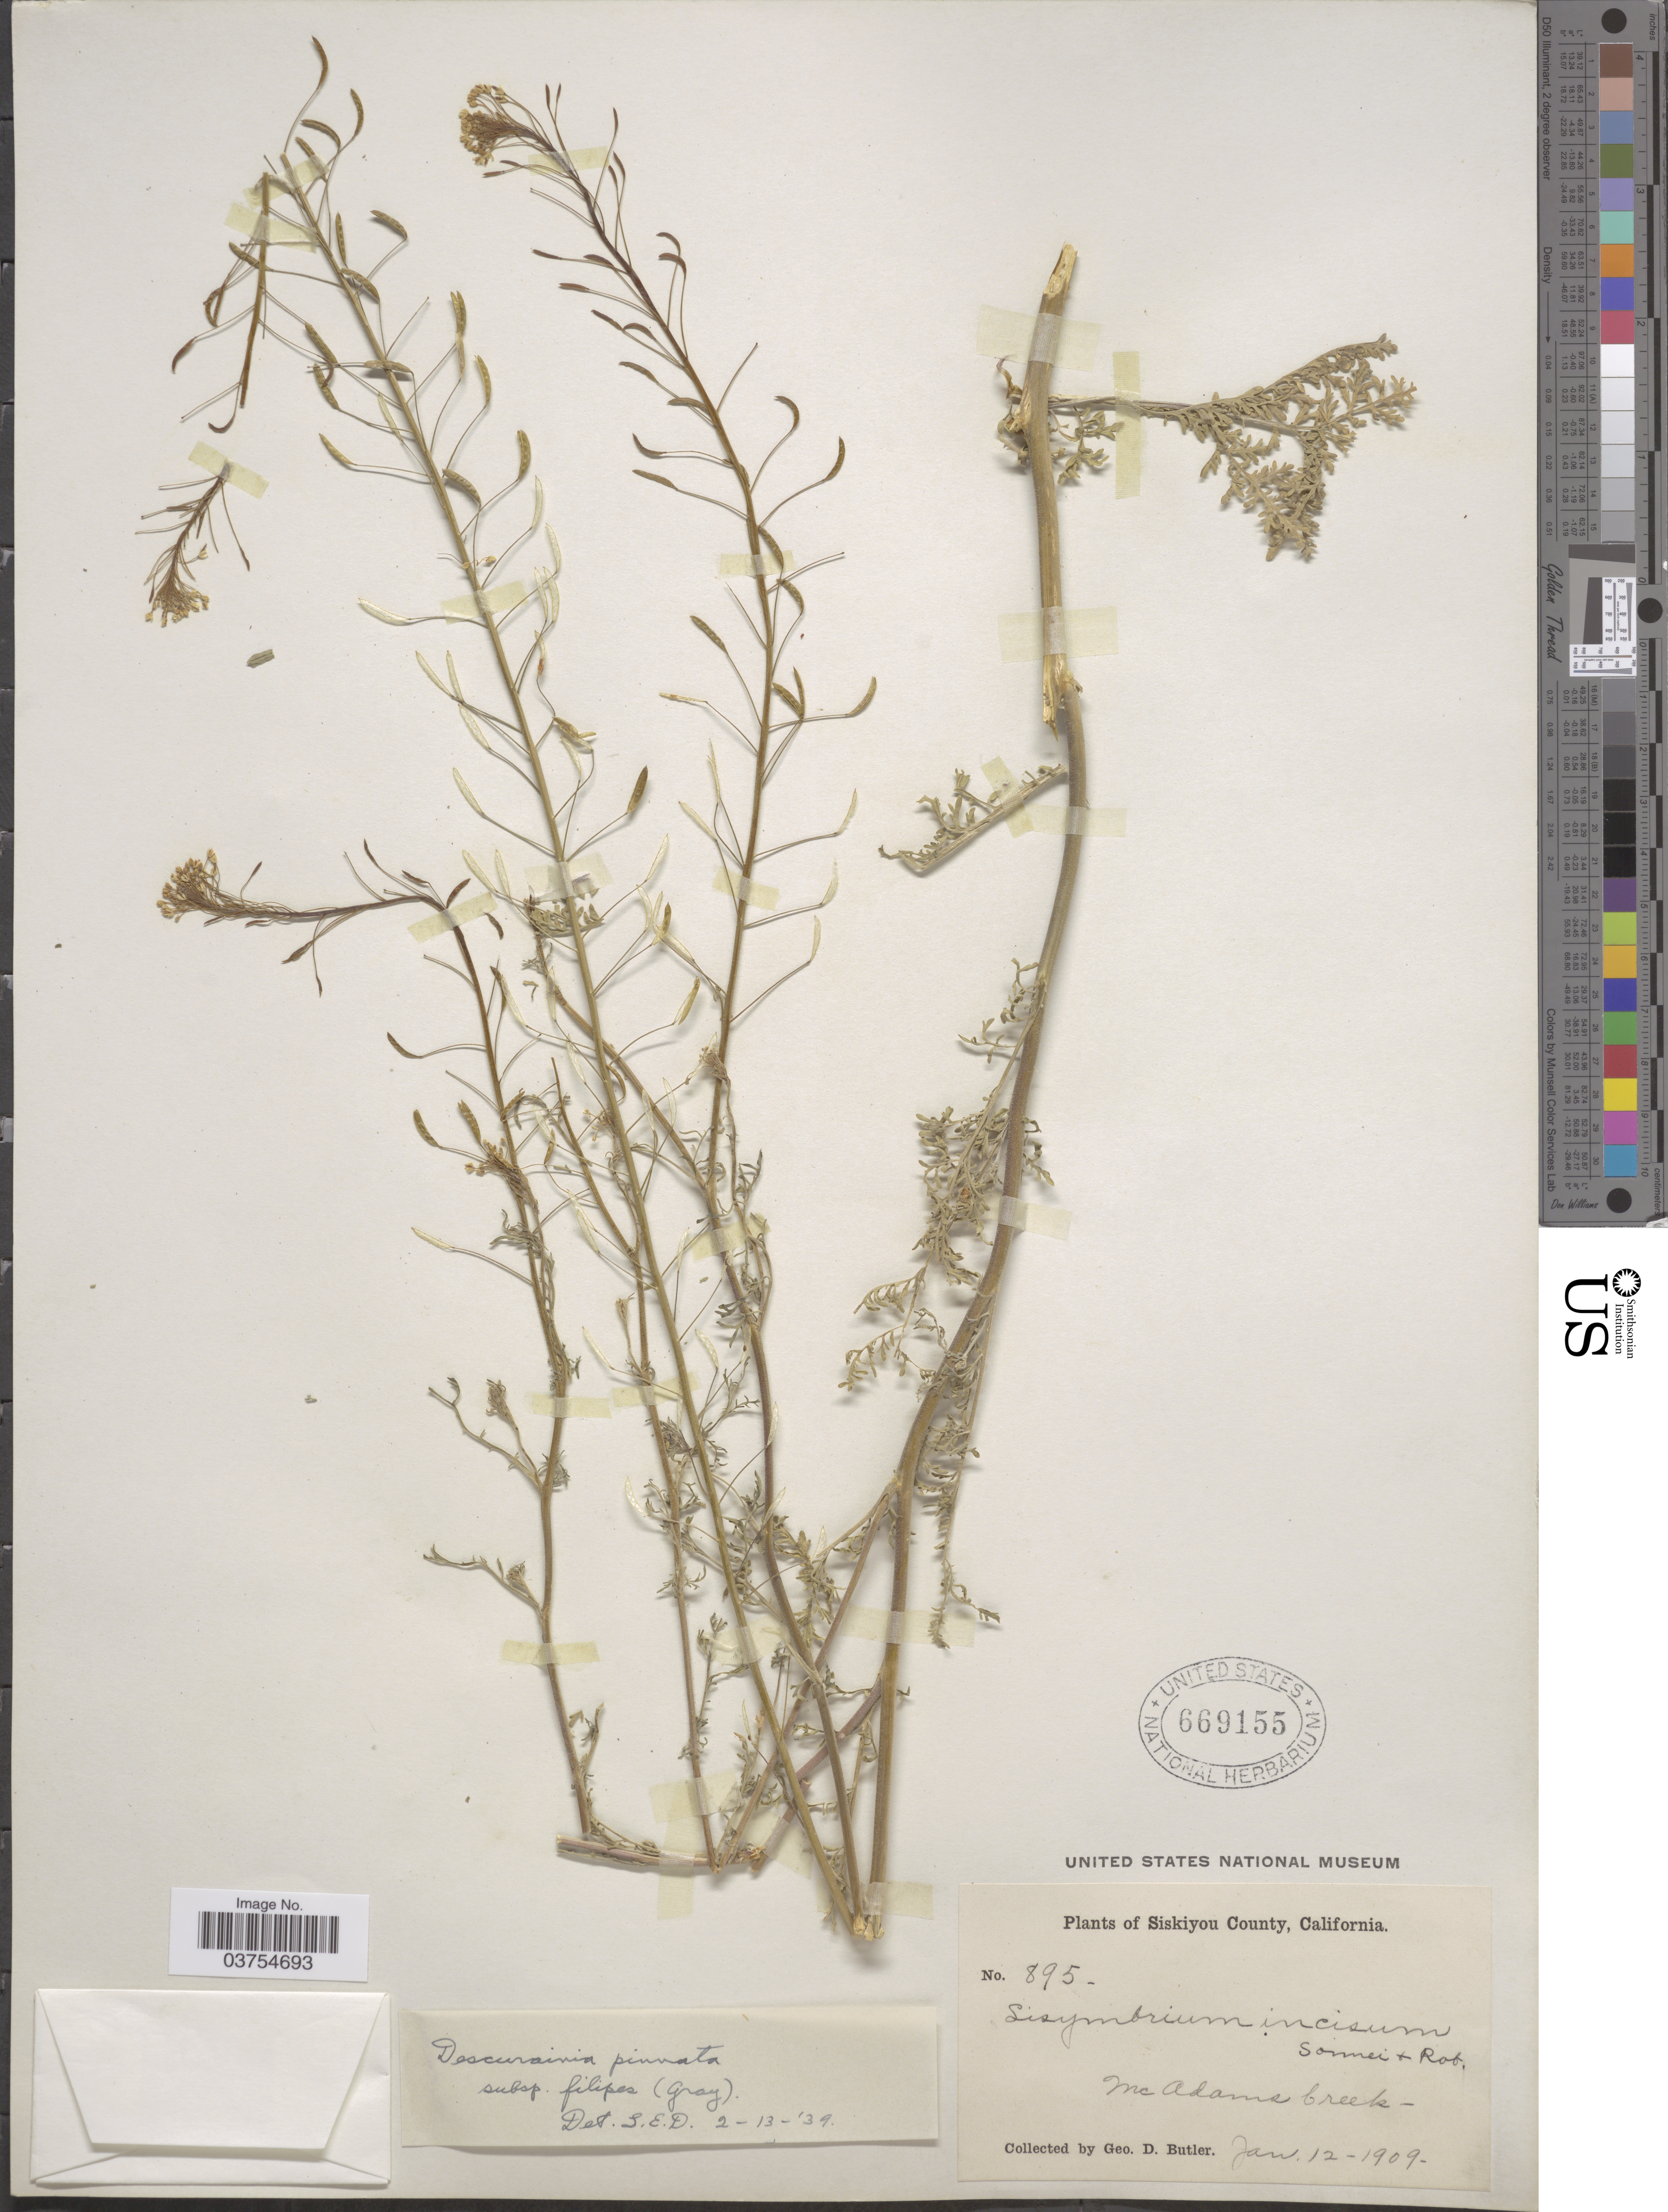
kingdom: Plantae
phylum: Tracheophyta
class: Magnoliopsida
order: Brassicales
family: Brassicaceae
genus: Descurainia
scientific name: Descurainia pinnata subsp. filipes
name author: (A. Gray) Detling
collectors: G. D. Butler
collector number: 895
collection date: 1909-01-12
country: United States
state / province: California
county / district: Siskiyou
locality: Siskiyou County. McAdams Creek.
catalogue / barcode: US 669155